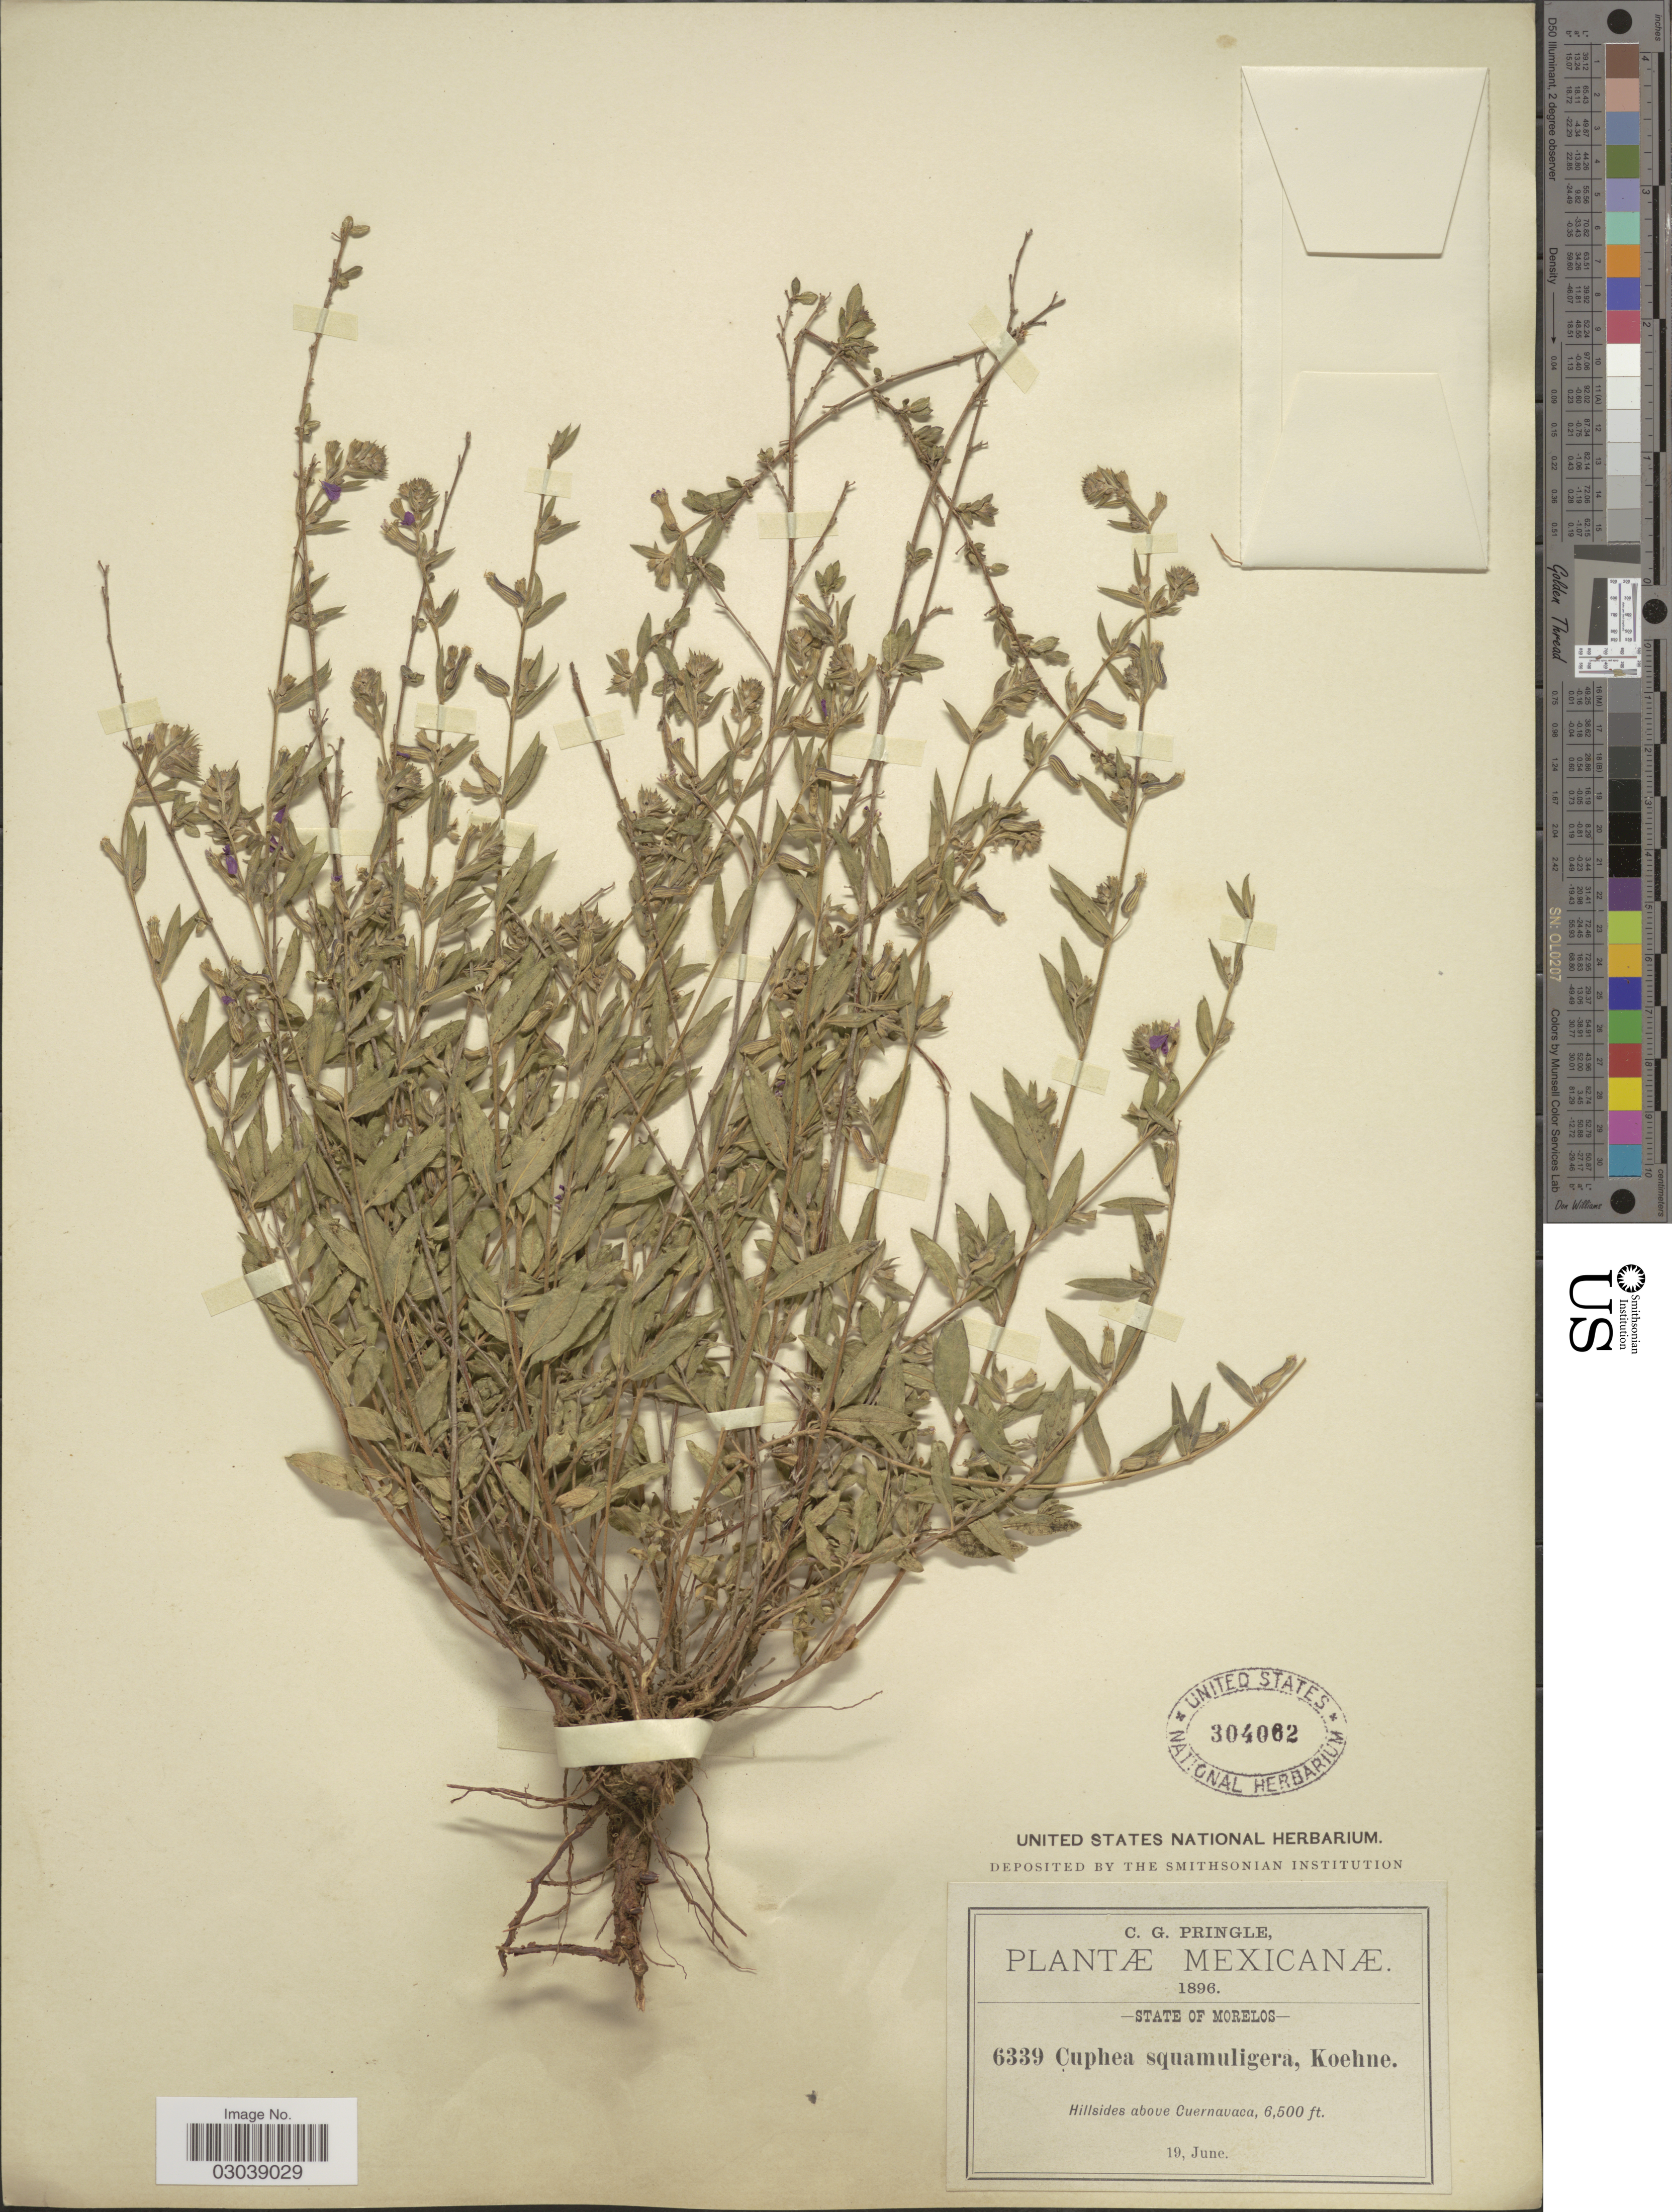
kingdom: Plantae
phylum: Tracheophyta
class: Magnoliopsida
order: Myrtales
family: Lythraceae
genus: Cuphea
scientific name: Cuphea squamuligera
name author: Koehne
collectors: C. G. Pringle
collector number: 6339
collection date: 1896-06-19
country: Mexico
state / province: Morelos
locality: Hillsides above Cuernavaca.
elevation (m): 1981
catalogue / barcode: US 304062